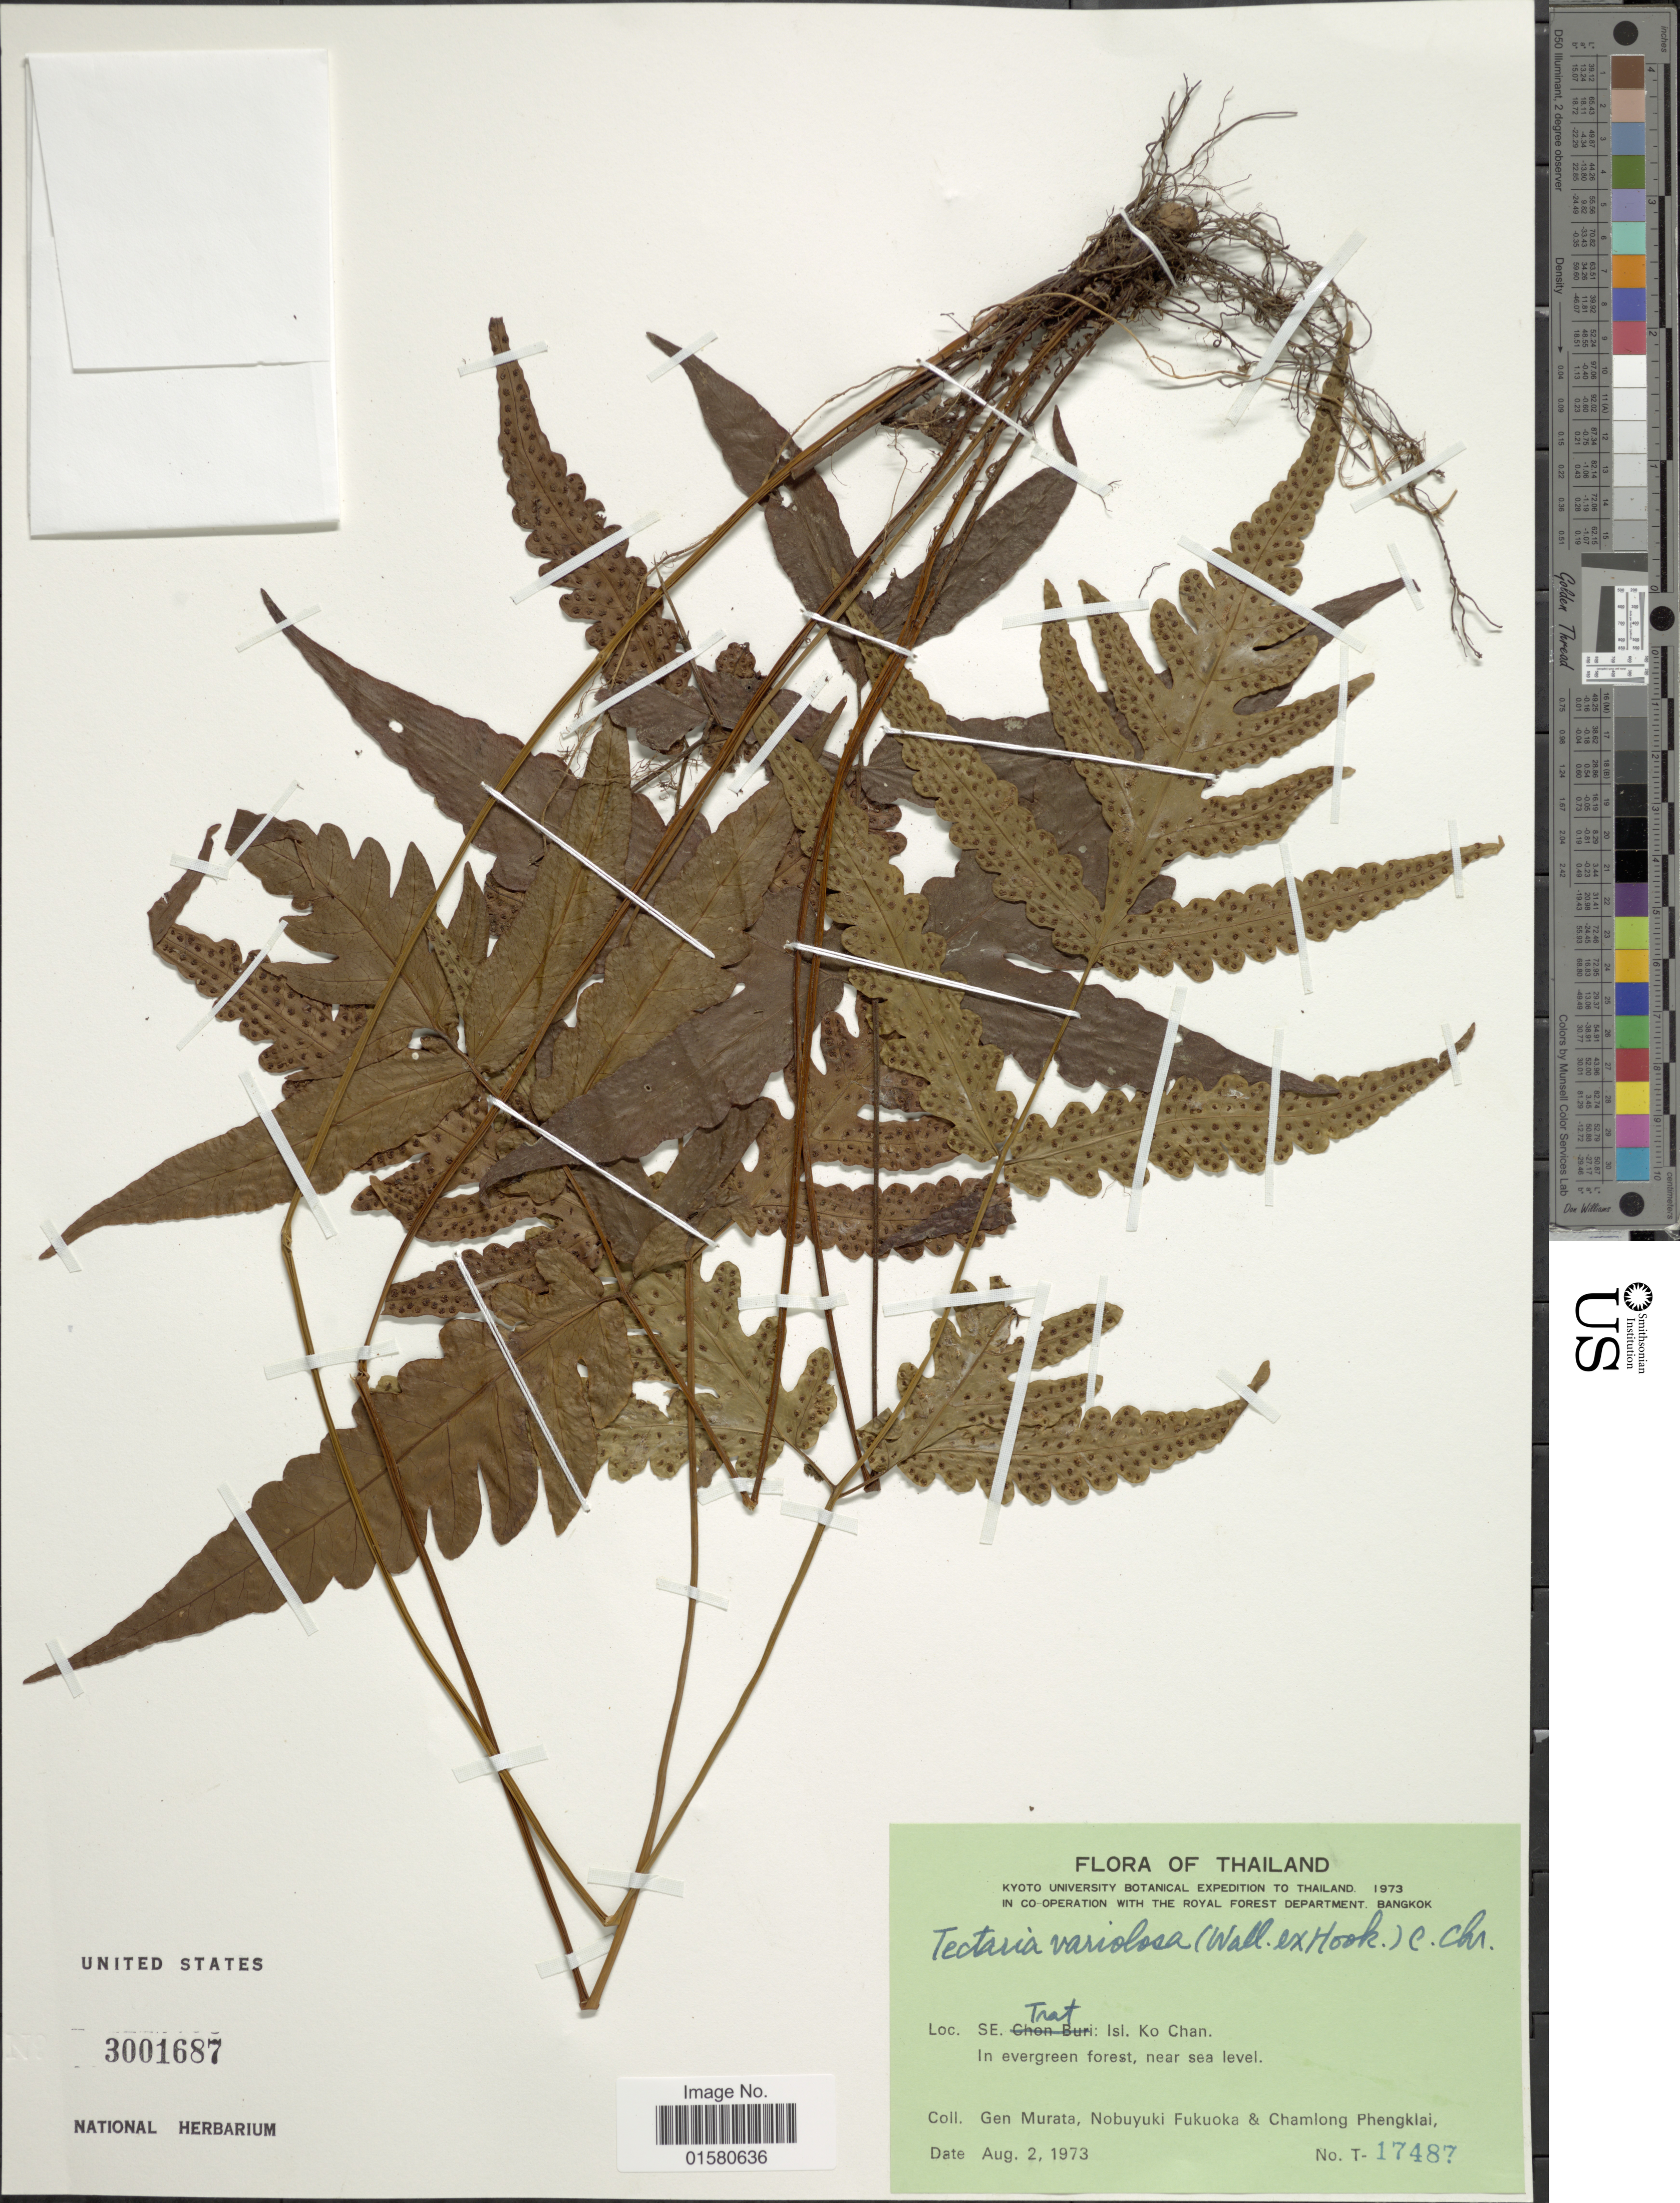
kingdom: Plantae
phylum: Tracheophyta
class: Polypodiopsida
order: Polypodiales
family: Tectariaceae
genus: Tectaria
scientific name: Tectaria variolosa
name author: (Wall. ex Hook.) C. Chr.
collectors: G. Murata, N. Fukuoka & C. Phengklai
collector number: T 17487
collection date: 1973-08-02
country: Thailand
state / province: Trat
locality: Se. Trat: Isl. Ko Chan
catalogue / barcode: US 3001687